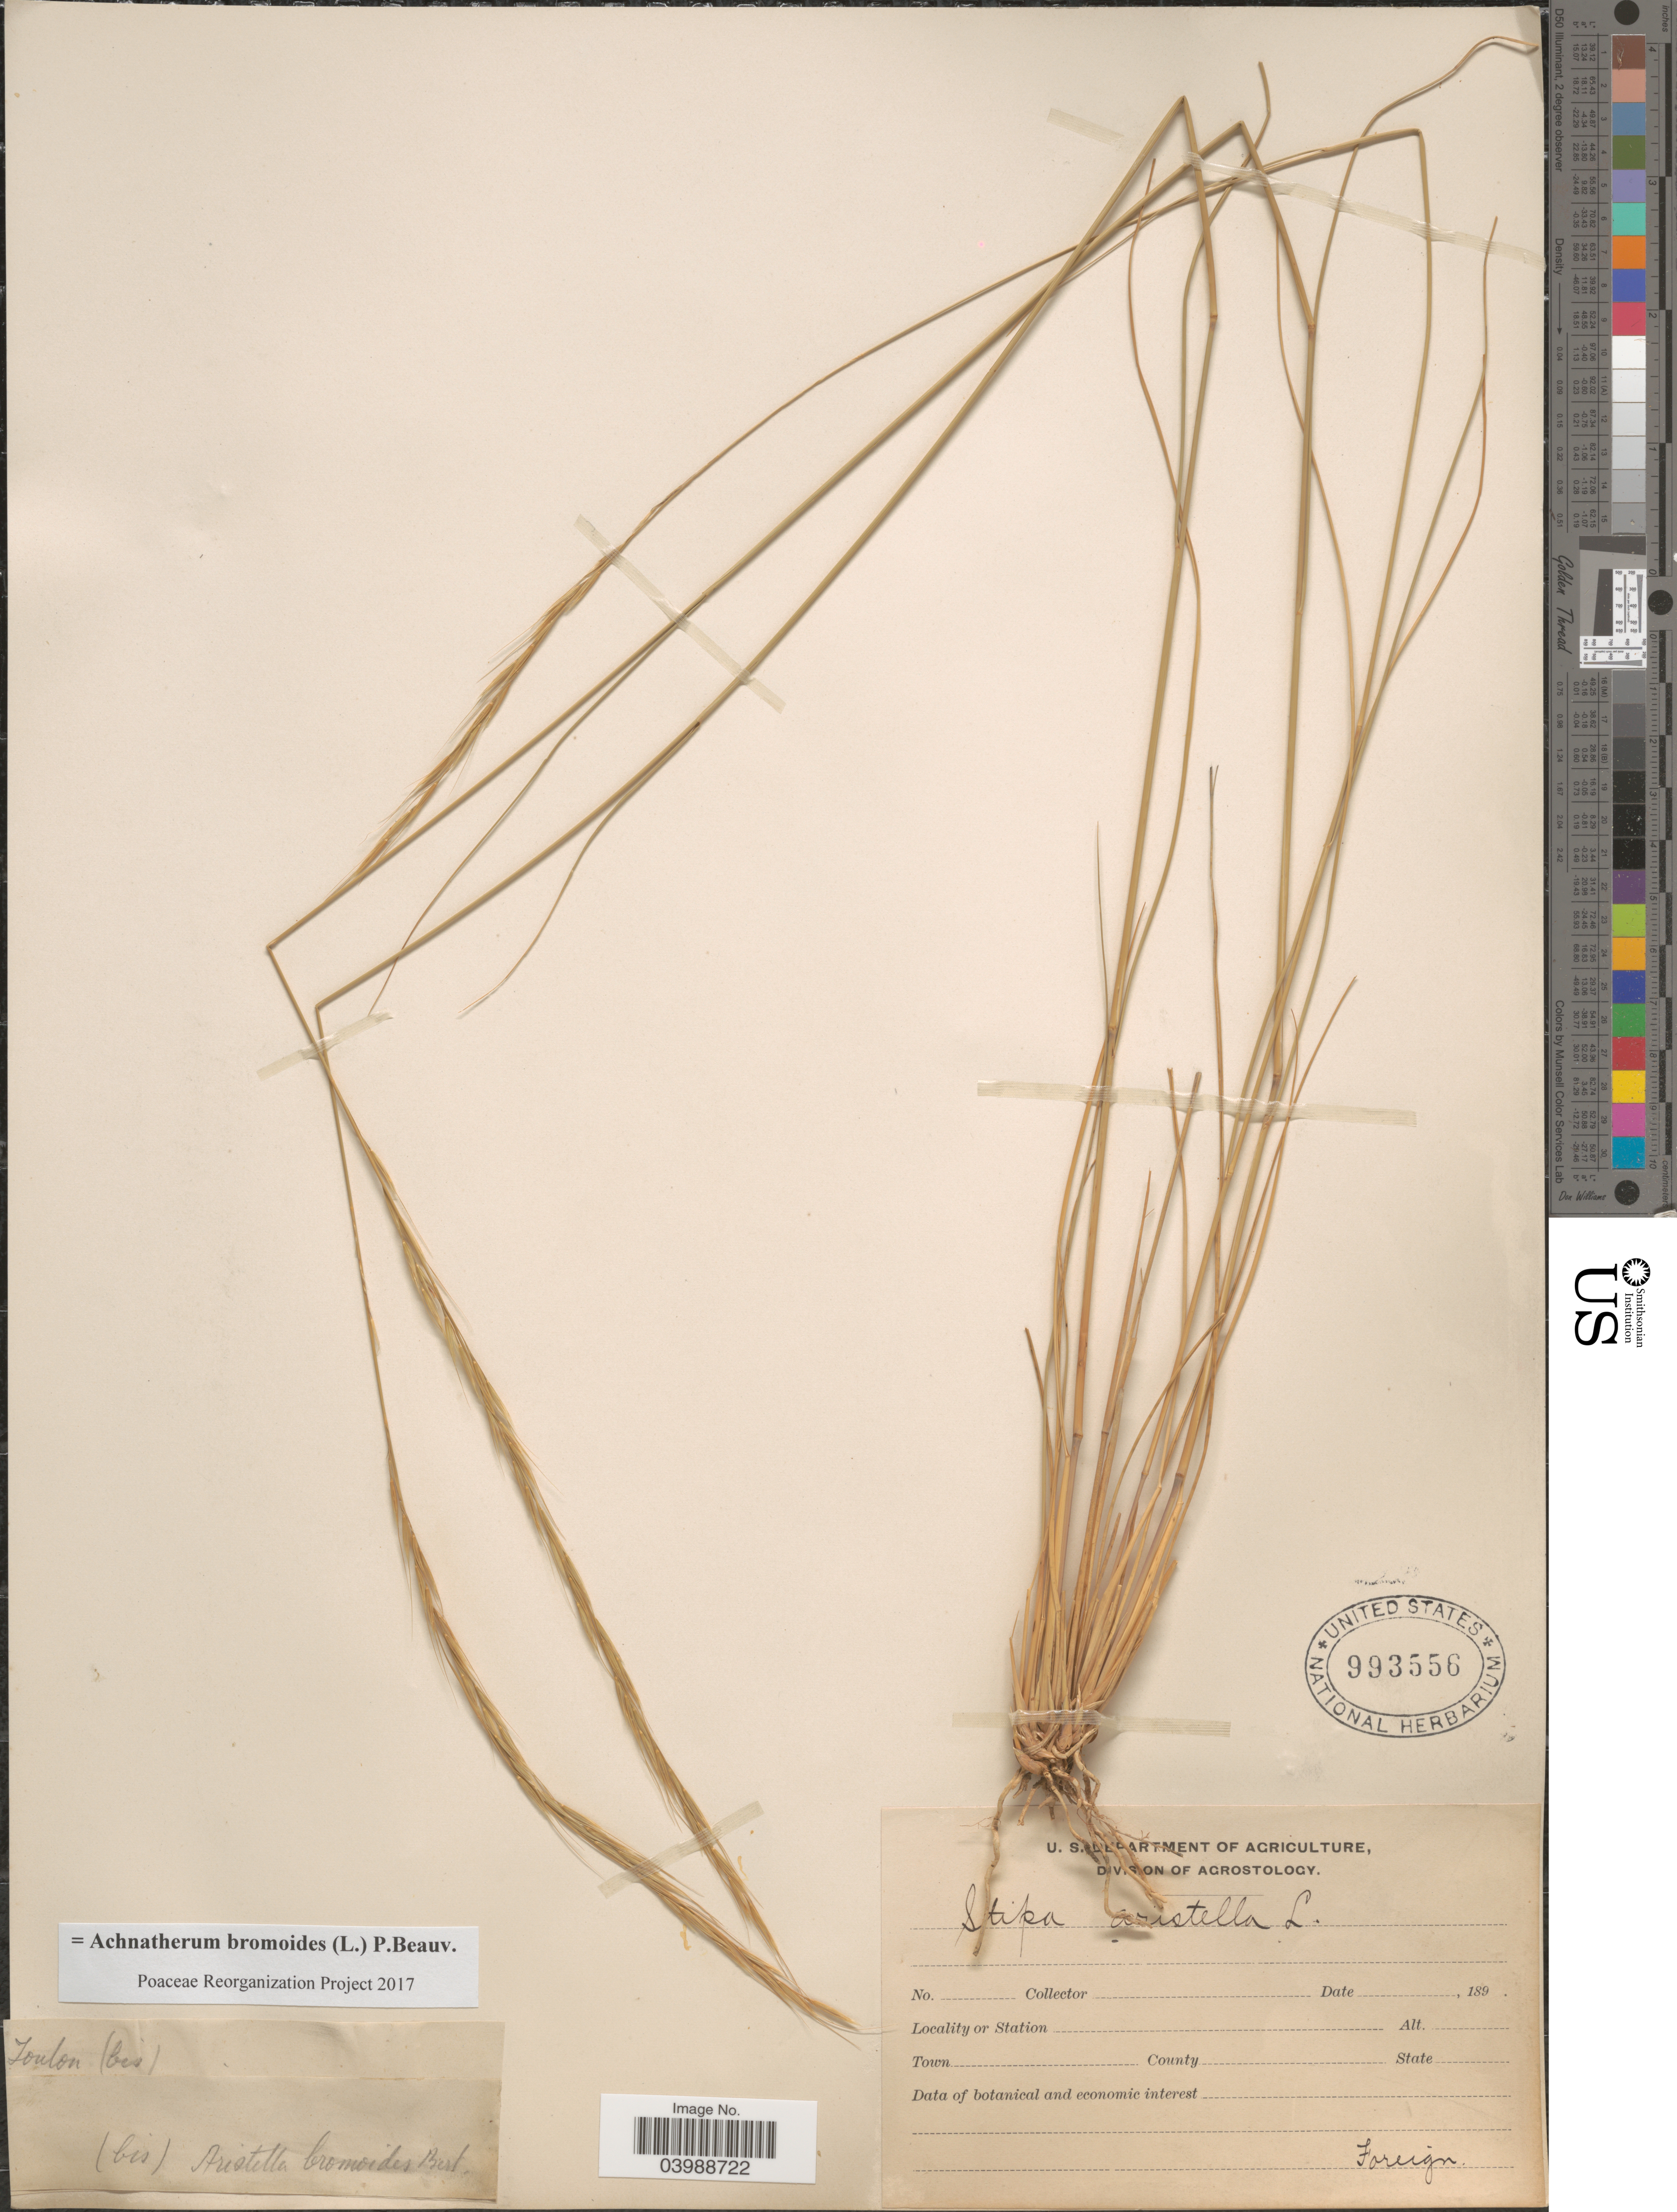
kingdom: Plantae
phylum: Tracheophyta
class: Liliopsida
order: Poales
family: Poaceae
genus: Achnatherum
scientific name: Achnatherum bromoides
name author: (L.) P. Beauv.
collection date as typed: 189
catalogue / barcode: US 993556